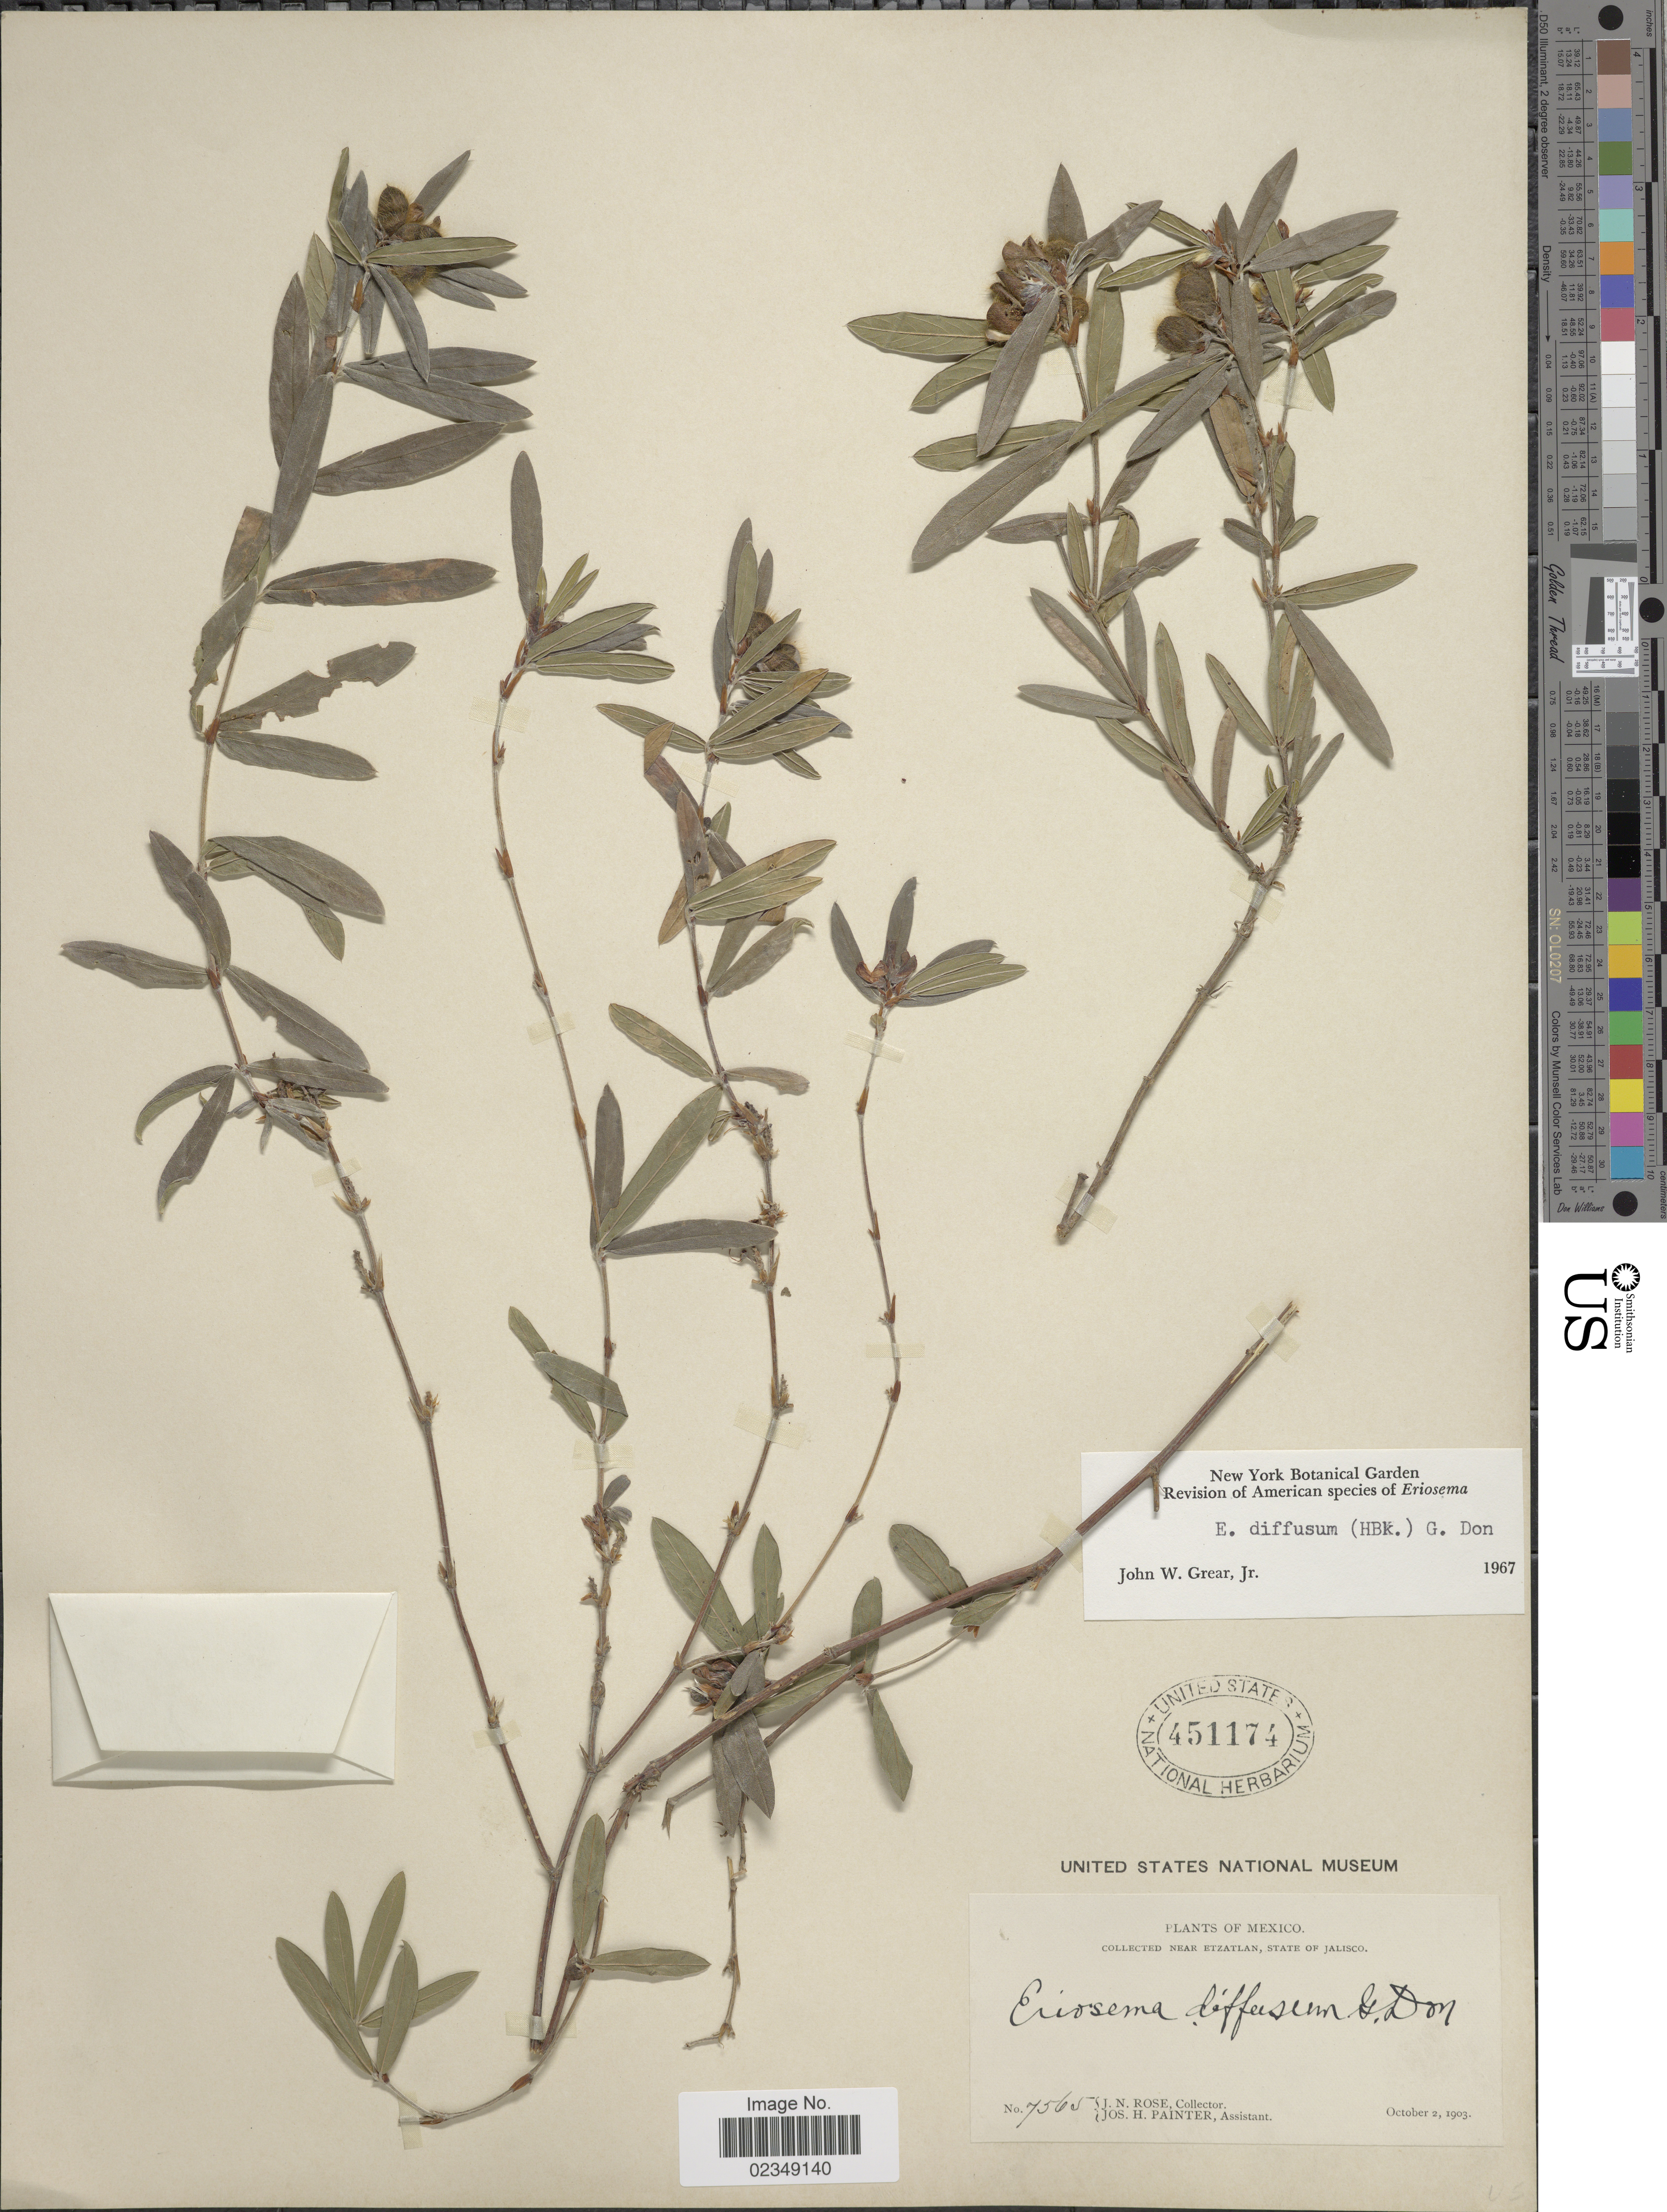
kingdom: Plantae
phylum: Tracheophyta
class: Magnoliopsida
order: Fabales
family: Fabaceae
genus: Eriosema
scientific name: Eriosema diffusum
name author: (Kunth) G. Don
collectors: J. N. Rose & J. H. Painter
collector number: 7565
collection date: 1903-10-02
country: Mexico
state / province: Jalisco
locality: Near Etzatlan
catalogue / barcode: US 451174